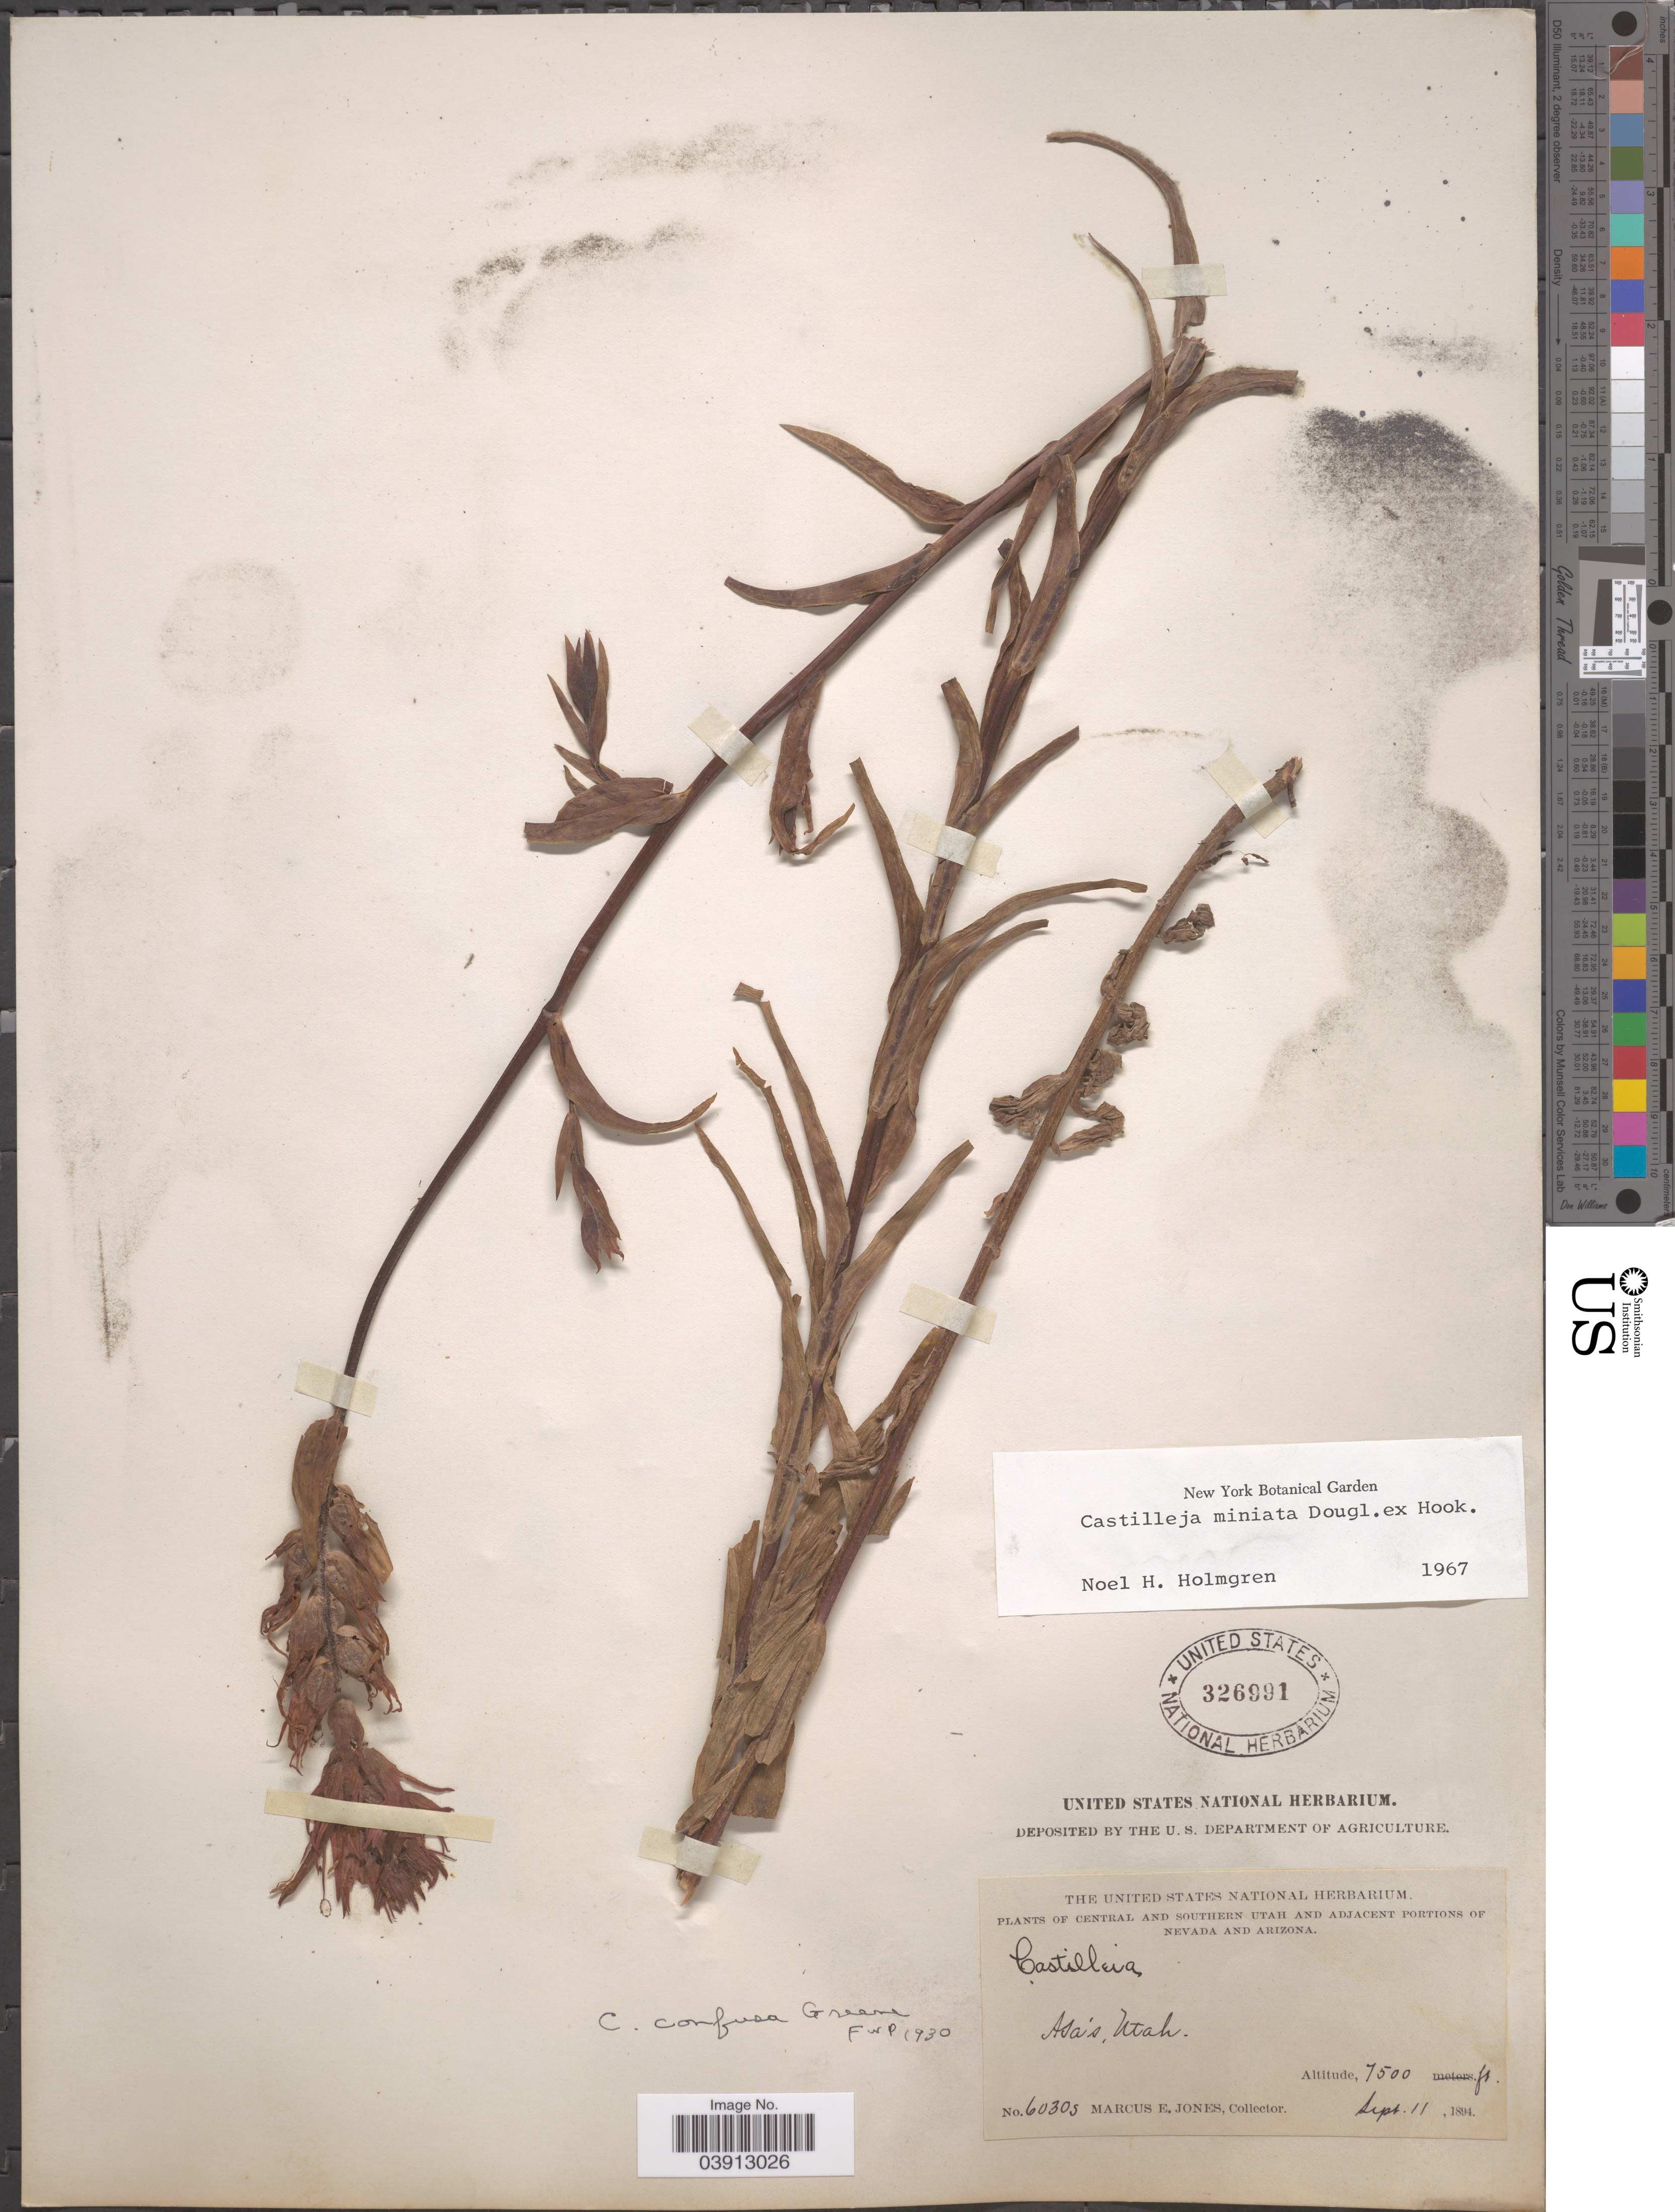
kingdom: Plantae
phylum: Tracheophyta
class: Magnoliopsida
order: Lamiales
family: Orobanchaceae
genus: Castilleja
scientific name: Castilleja miniata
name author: Douglas ex Hook.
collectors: M. E. Jones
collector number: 6030S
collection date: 1894-09-11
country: United States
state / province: Utah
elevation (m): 2286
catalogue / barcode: US 326991